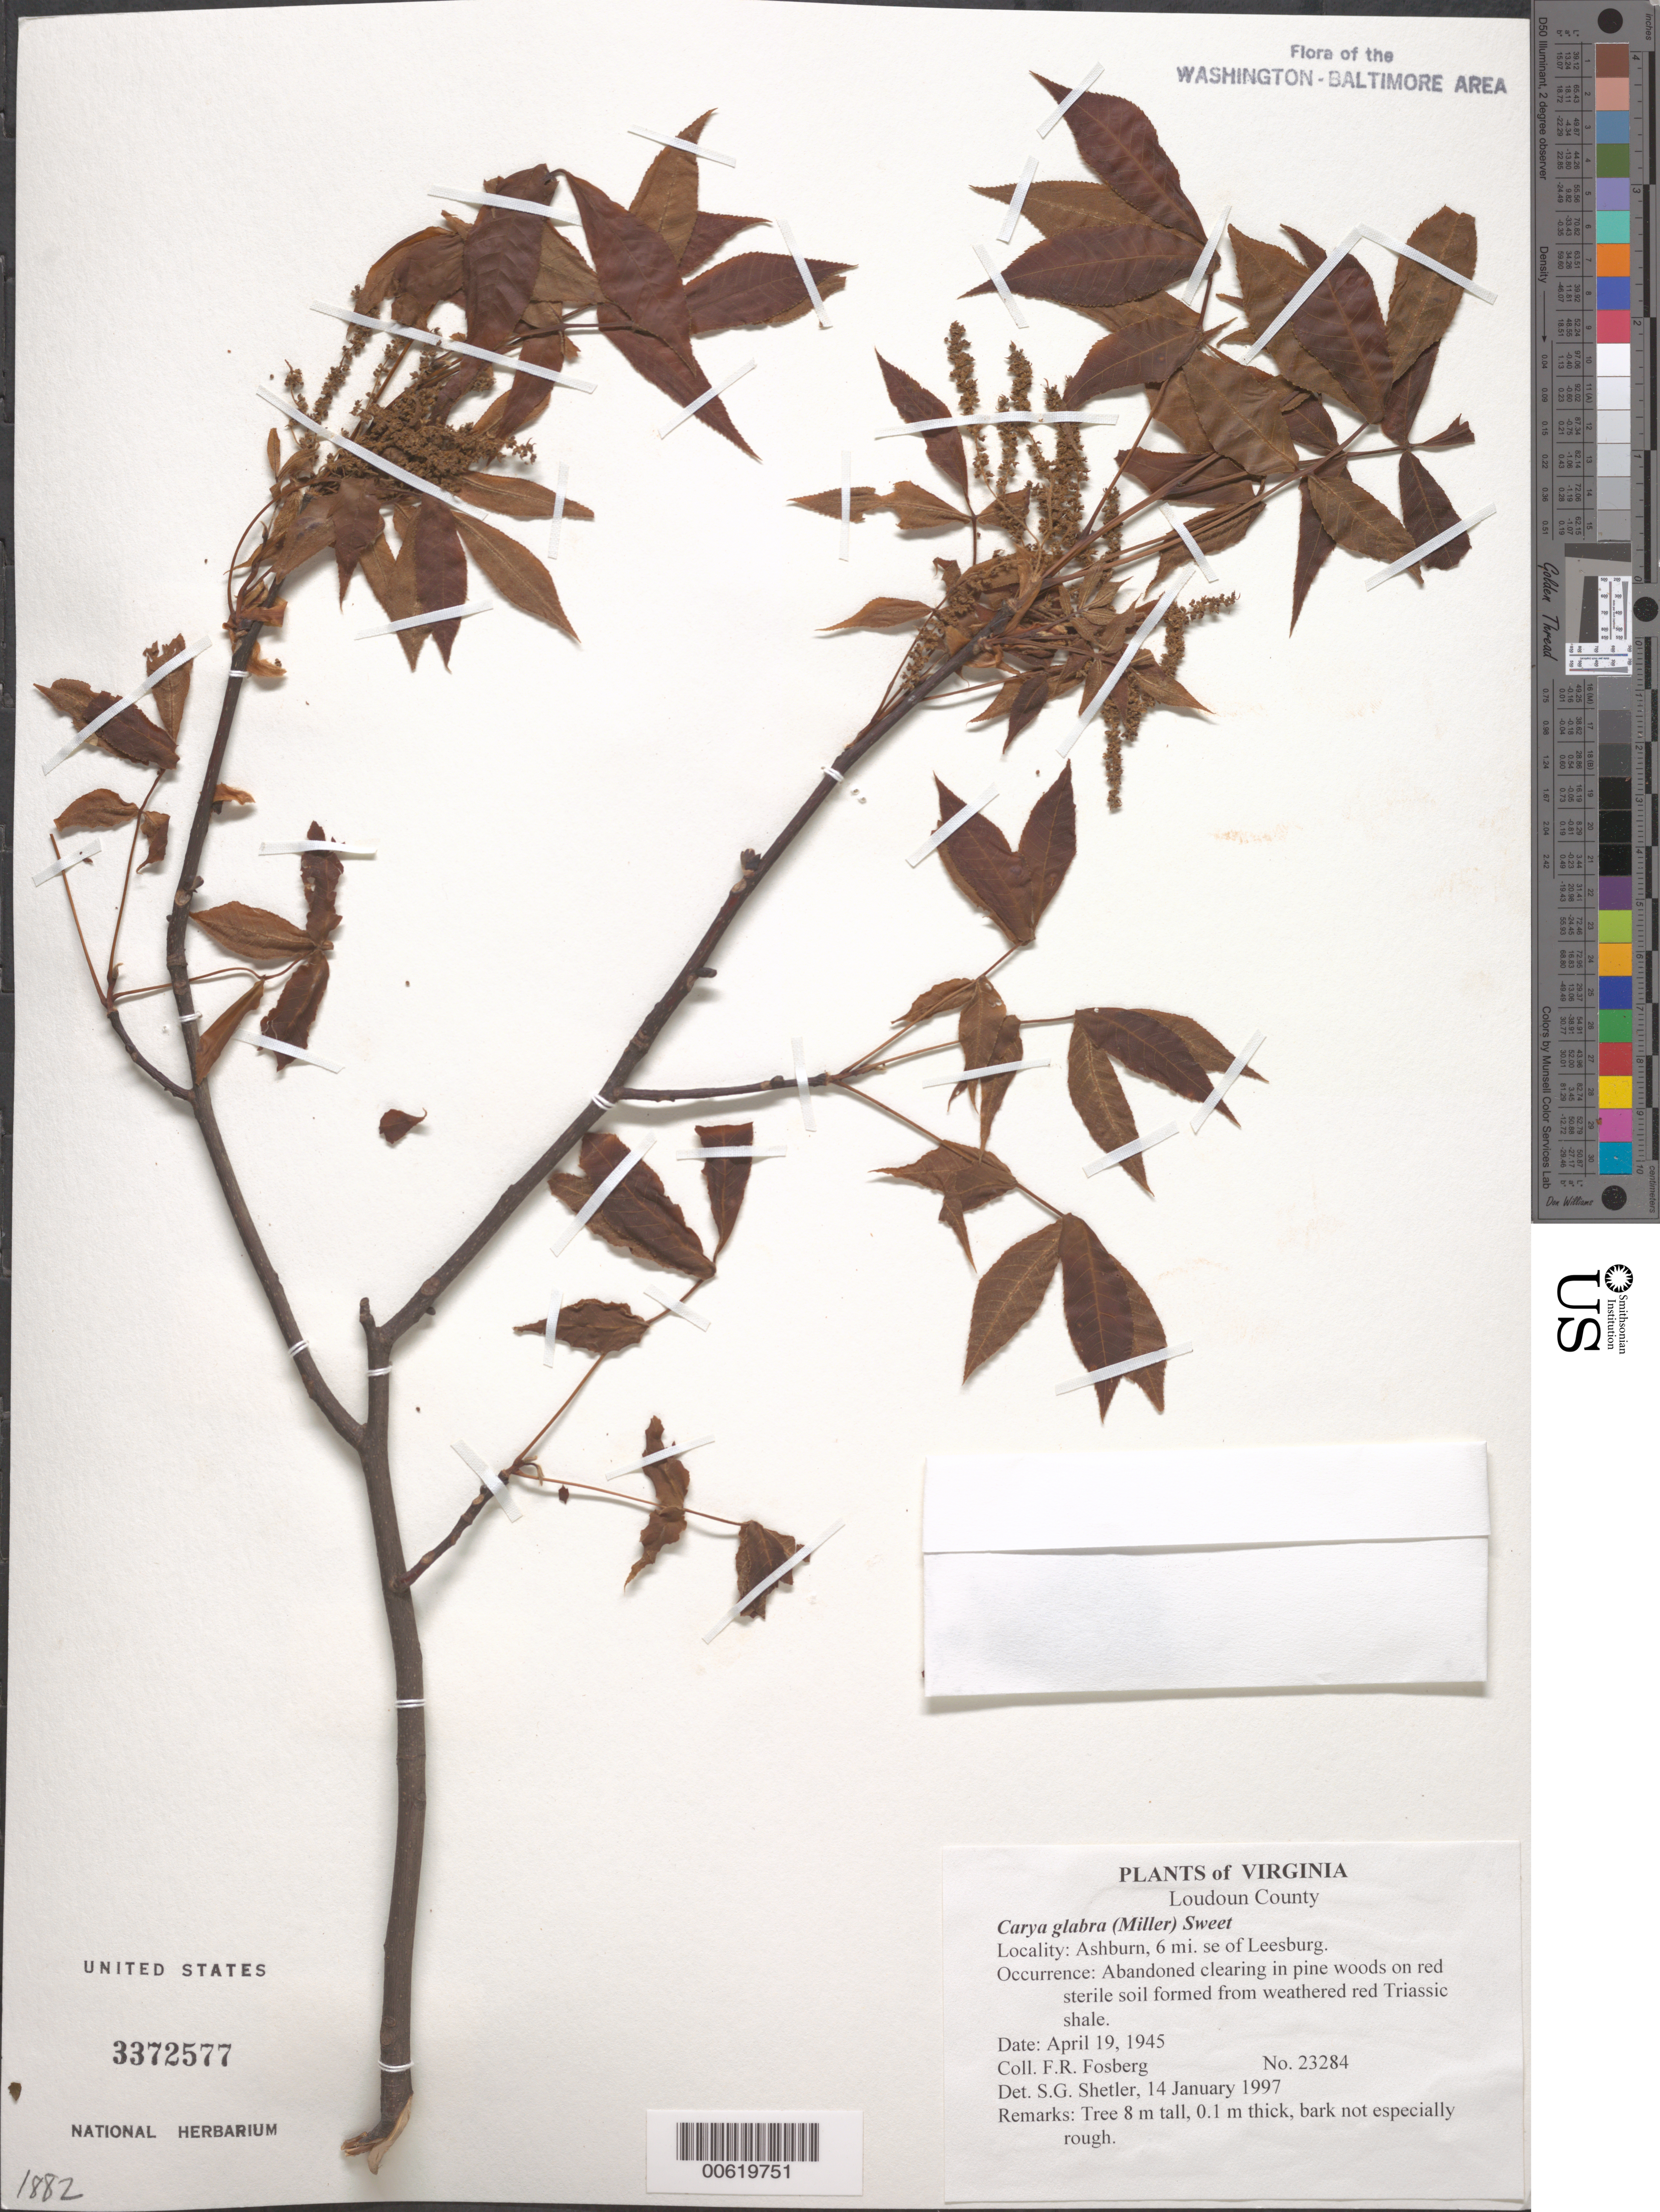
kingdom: Plantae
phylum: Tracheophyta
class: Magnoliopsida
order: Fagales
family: Juglandaceae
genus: Carya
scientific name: Carya glabra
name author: (Mill.) Sweet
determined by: Shetler, Stanwyn G., (US), NMNH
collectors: F. R. Fosberg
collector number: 23284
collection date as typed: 19 Apr 1945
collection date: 1945-04-19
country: United States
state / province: Virginia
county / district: Loudoun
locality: Ashburn, 6 mi. SE of Leesburg.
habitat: Abandoned clearing in pine woods on red sterile soil formed from weathered red Triassic shale.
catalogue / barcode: US 3372577